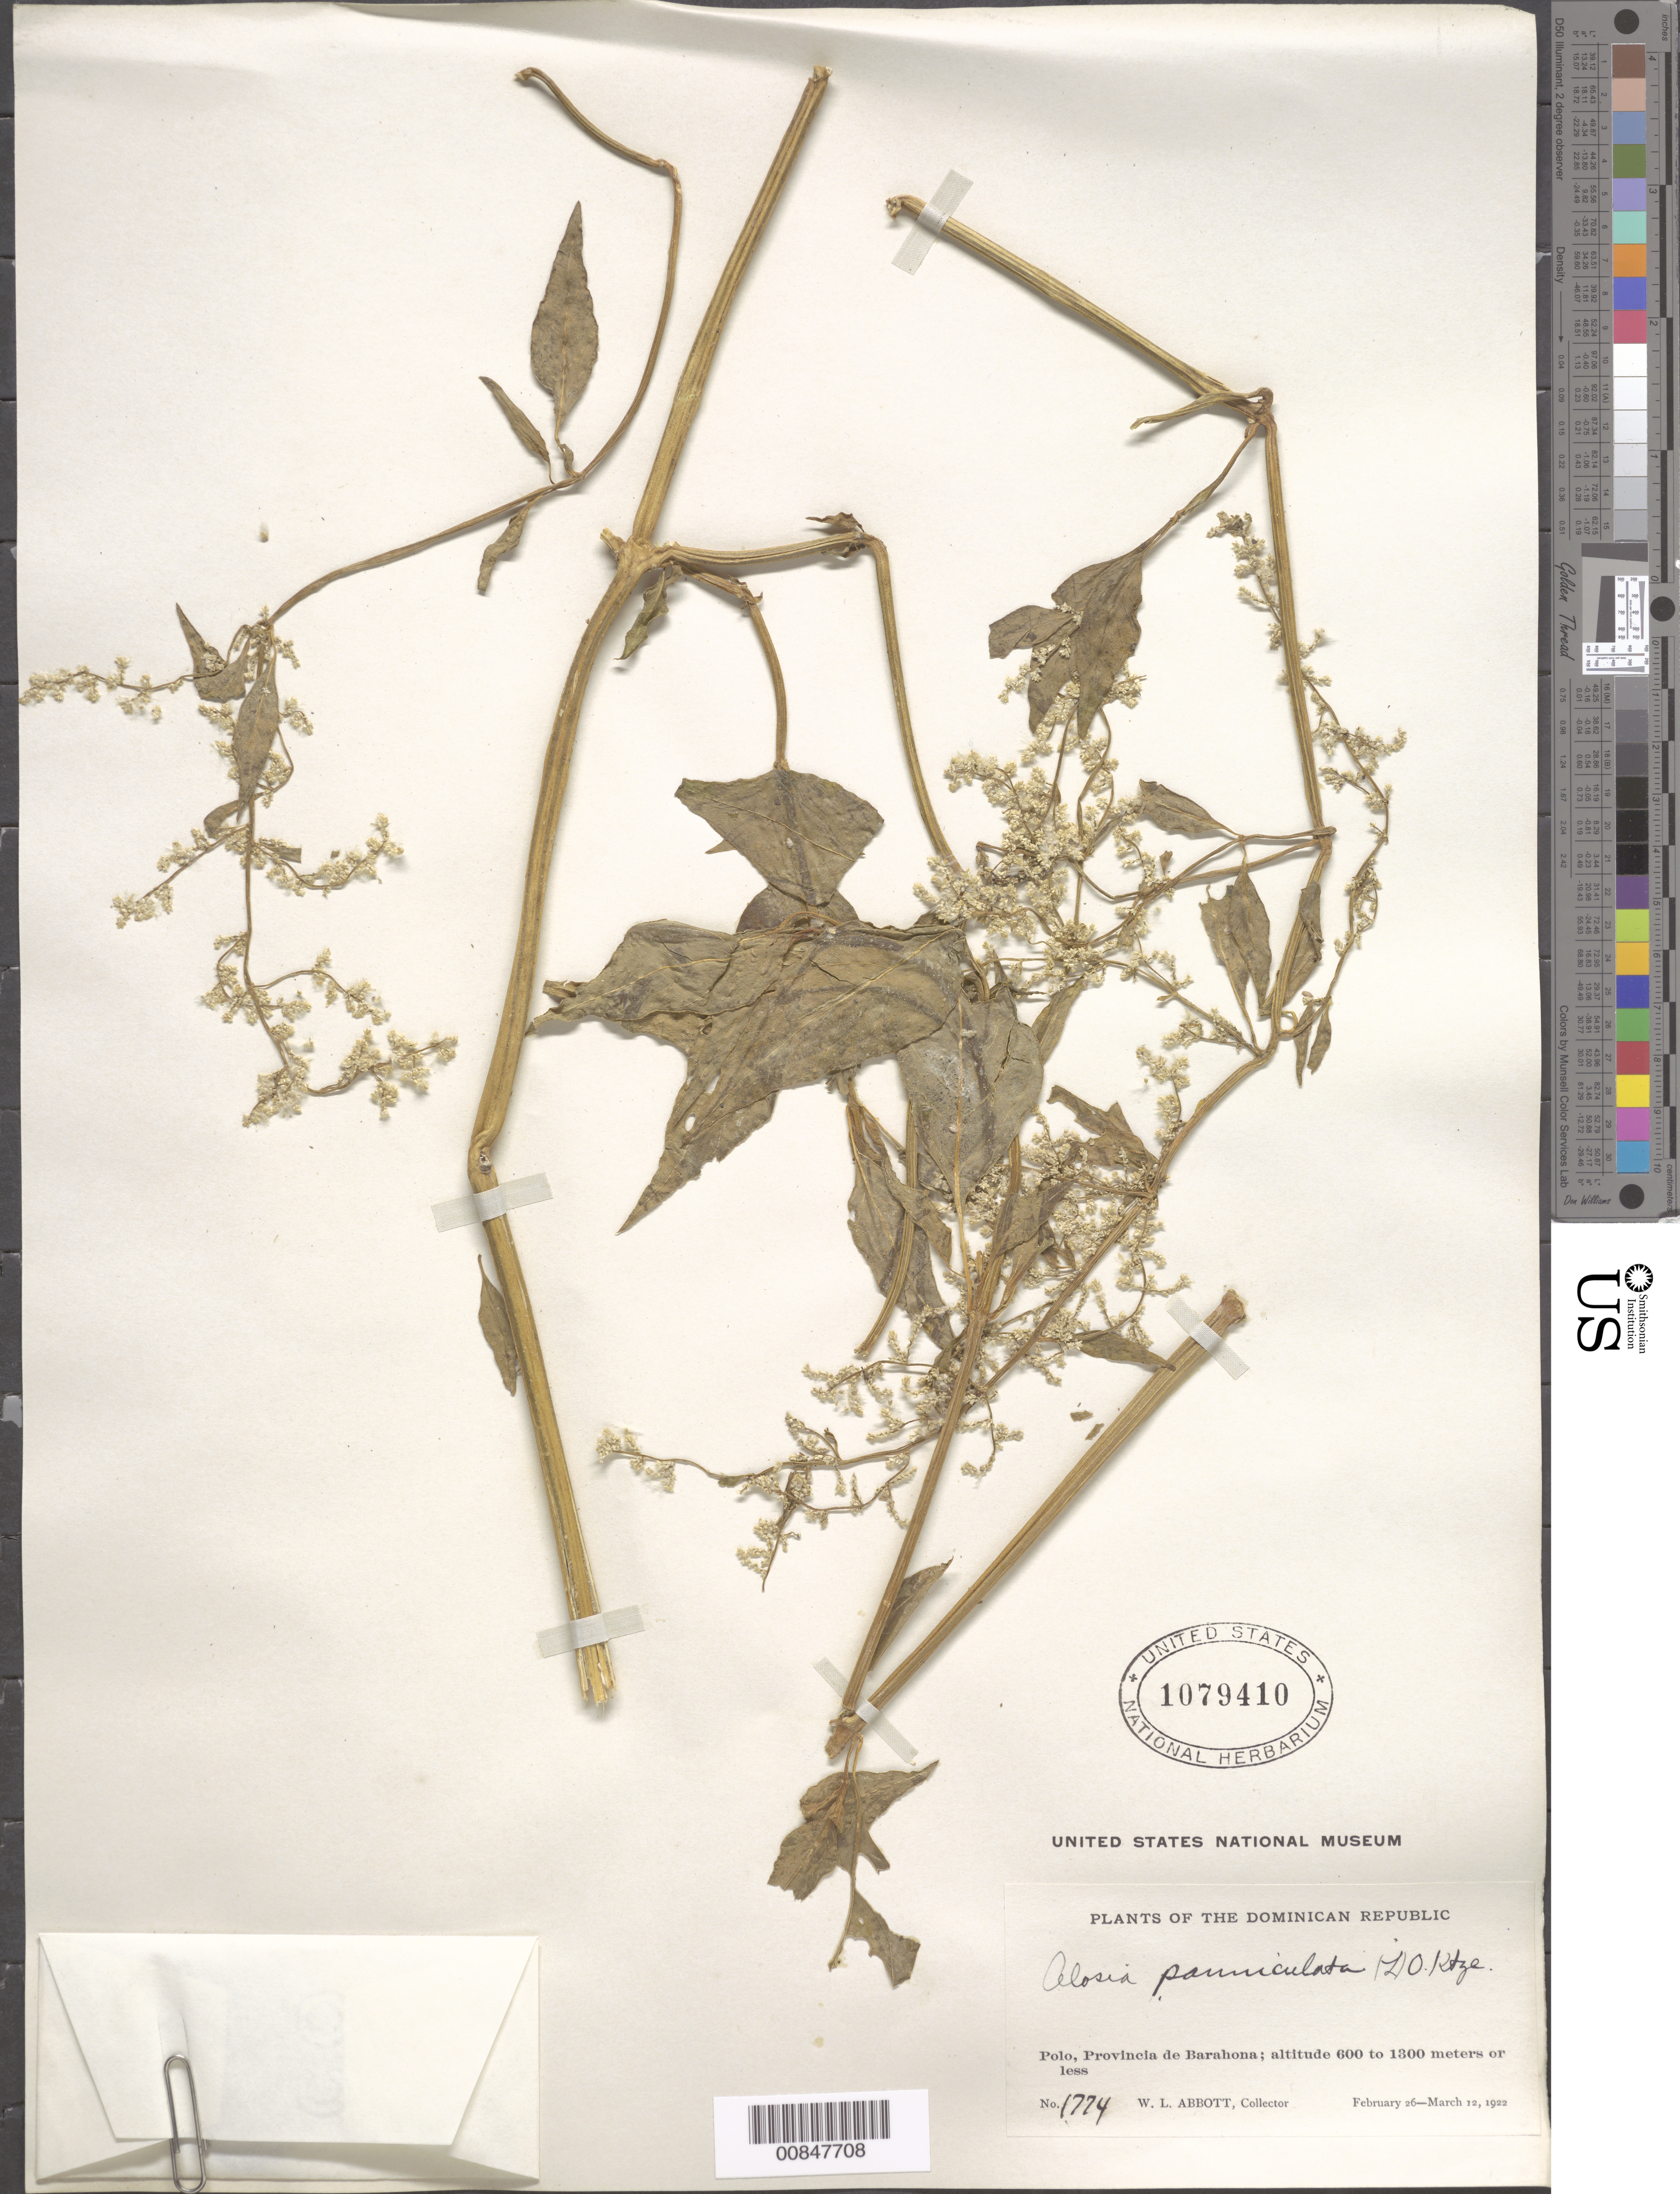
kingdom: Plantae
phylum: Tracheophyta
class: Magnoliopsida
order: Caryophyllales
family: Amaranthaceae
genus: Iresine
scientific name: Iresine diffusa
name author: Humb. & Bonpl. ex Willd.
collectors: W. L. Abbott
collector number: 1774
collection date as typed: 26 Feb 1922 to 12 Mar 1922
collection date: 1922-02-26/1922-03-12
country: Dominican Republic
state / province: Barahona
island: Hispaniola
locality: Polo.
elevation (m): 600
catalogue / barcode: US 1079410